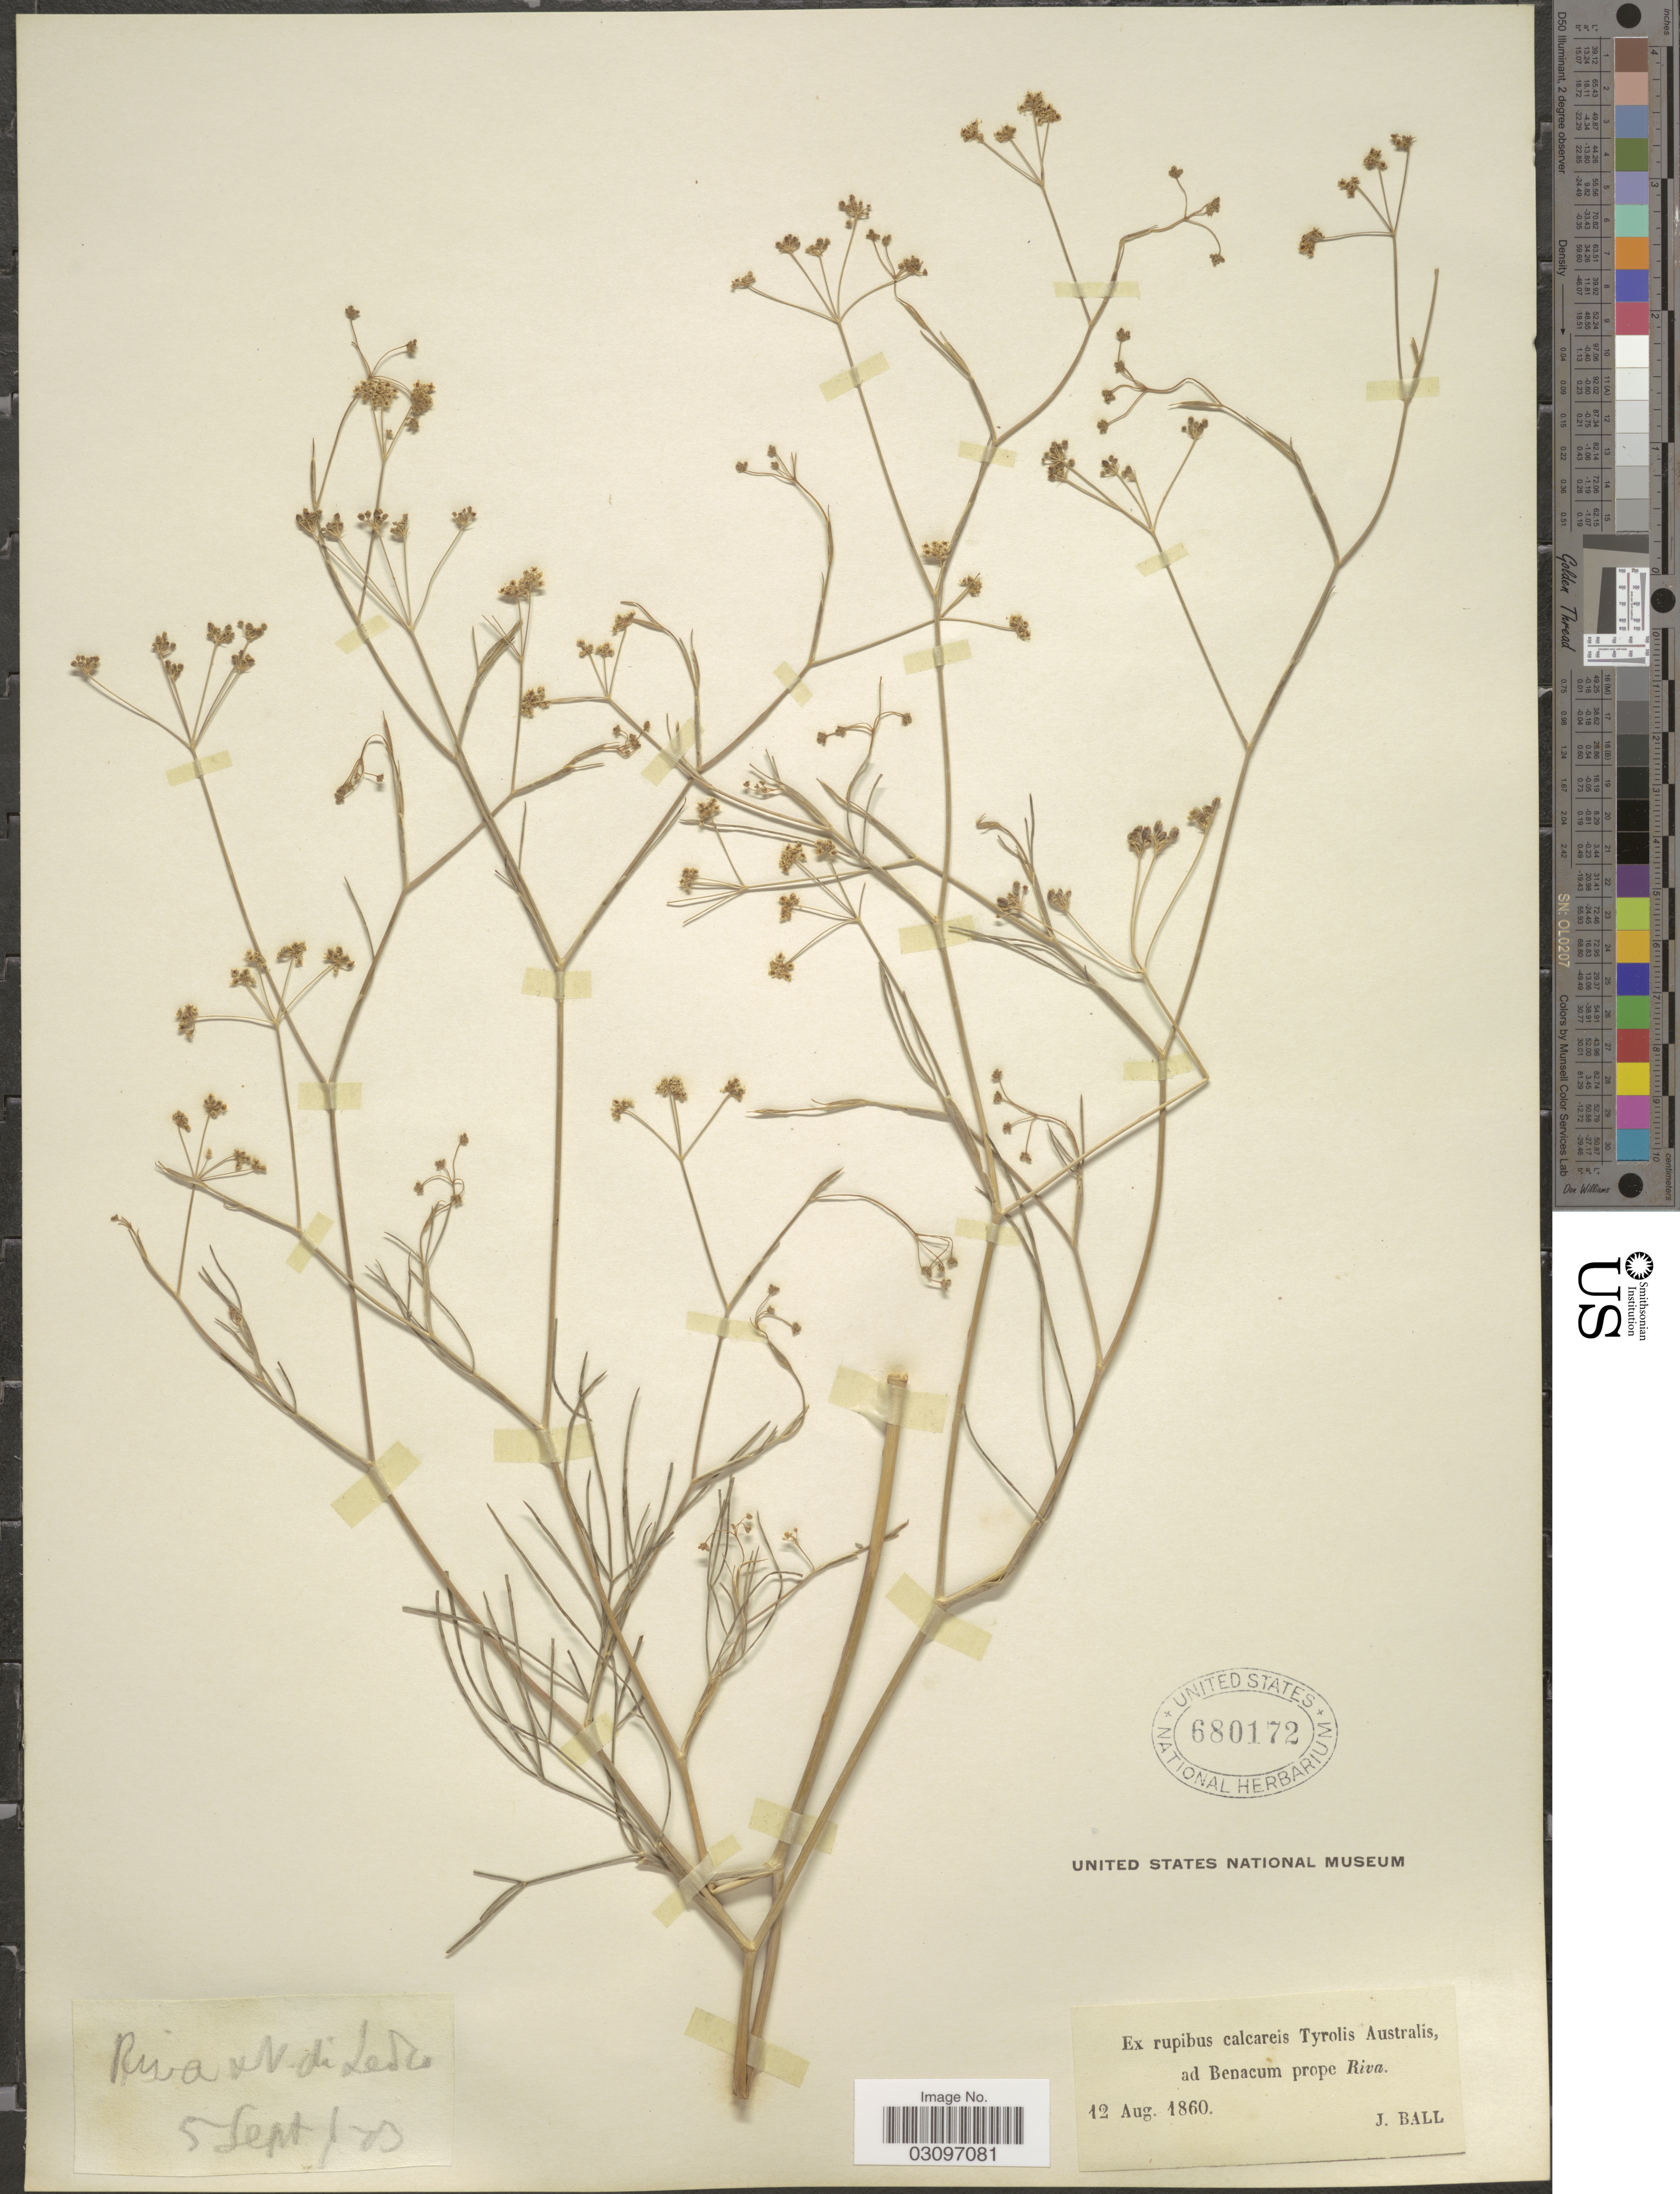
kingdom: Plantae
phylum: Tracheophyta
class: Magnoliopsida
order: Apiales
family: Apiaceae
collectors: J. Ball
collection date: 1860-08-12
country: Italy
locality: Ex rupibus calcareis Tyrolis Australis, ad Benacum prope Riva. Riva N di Ledro.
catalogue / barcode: US 680172